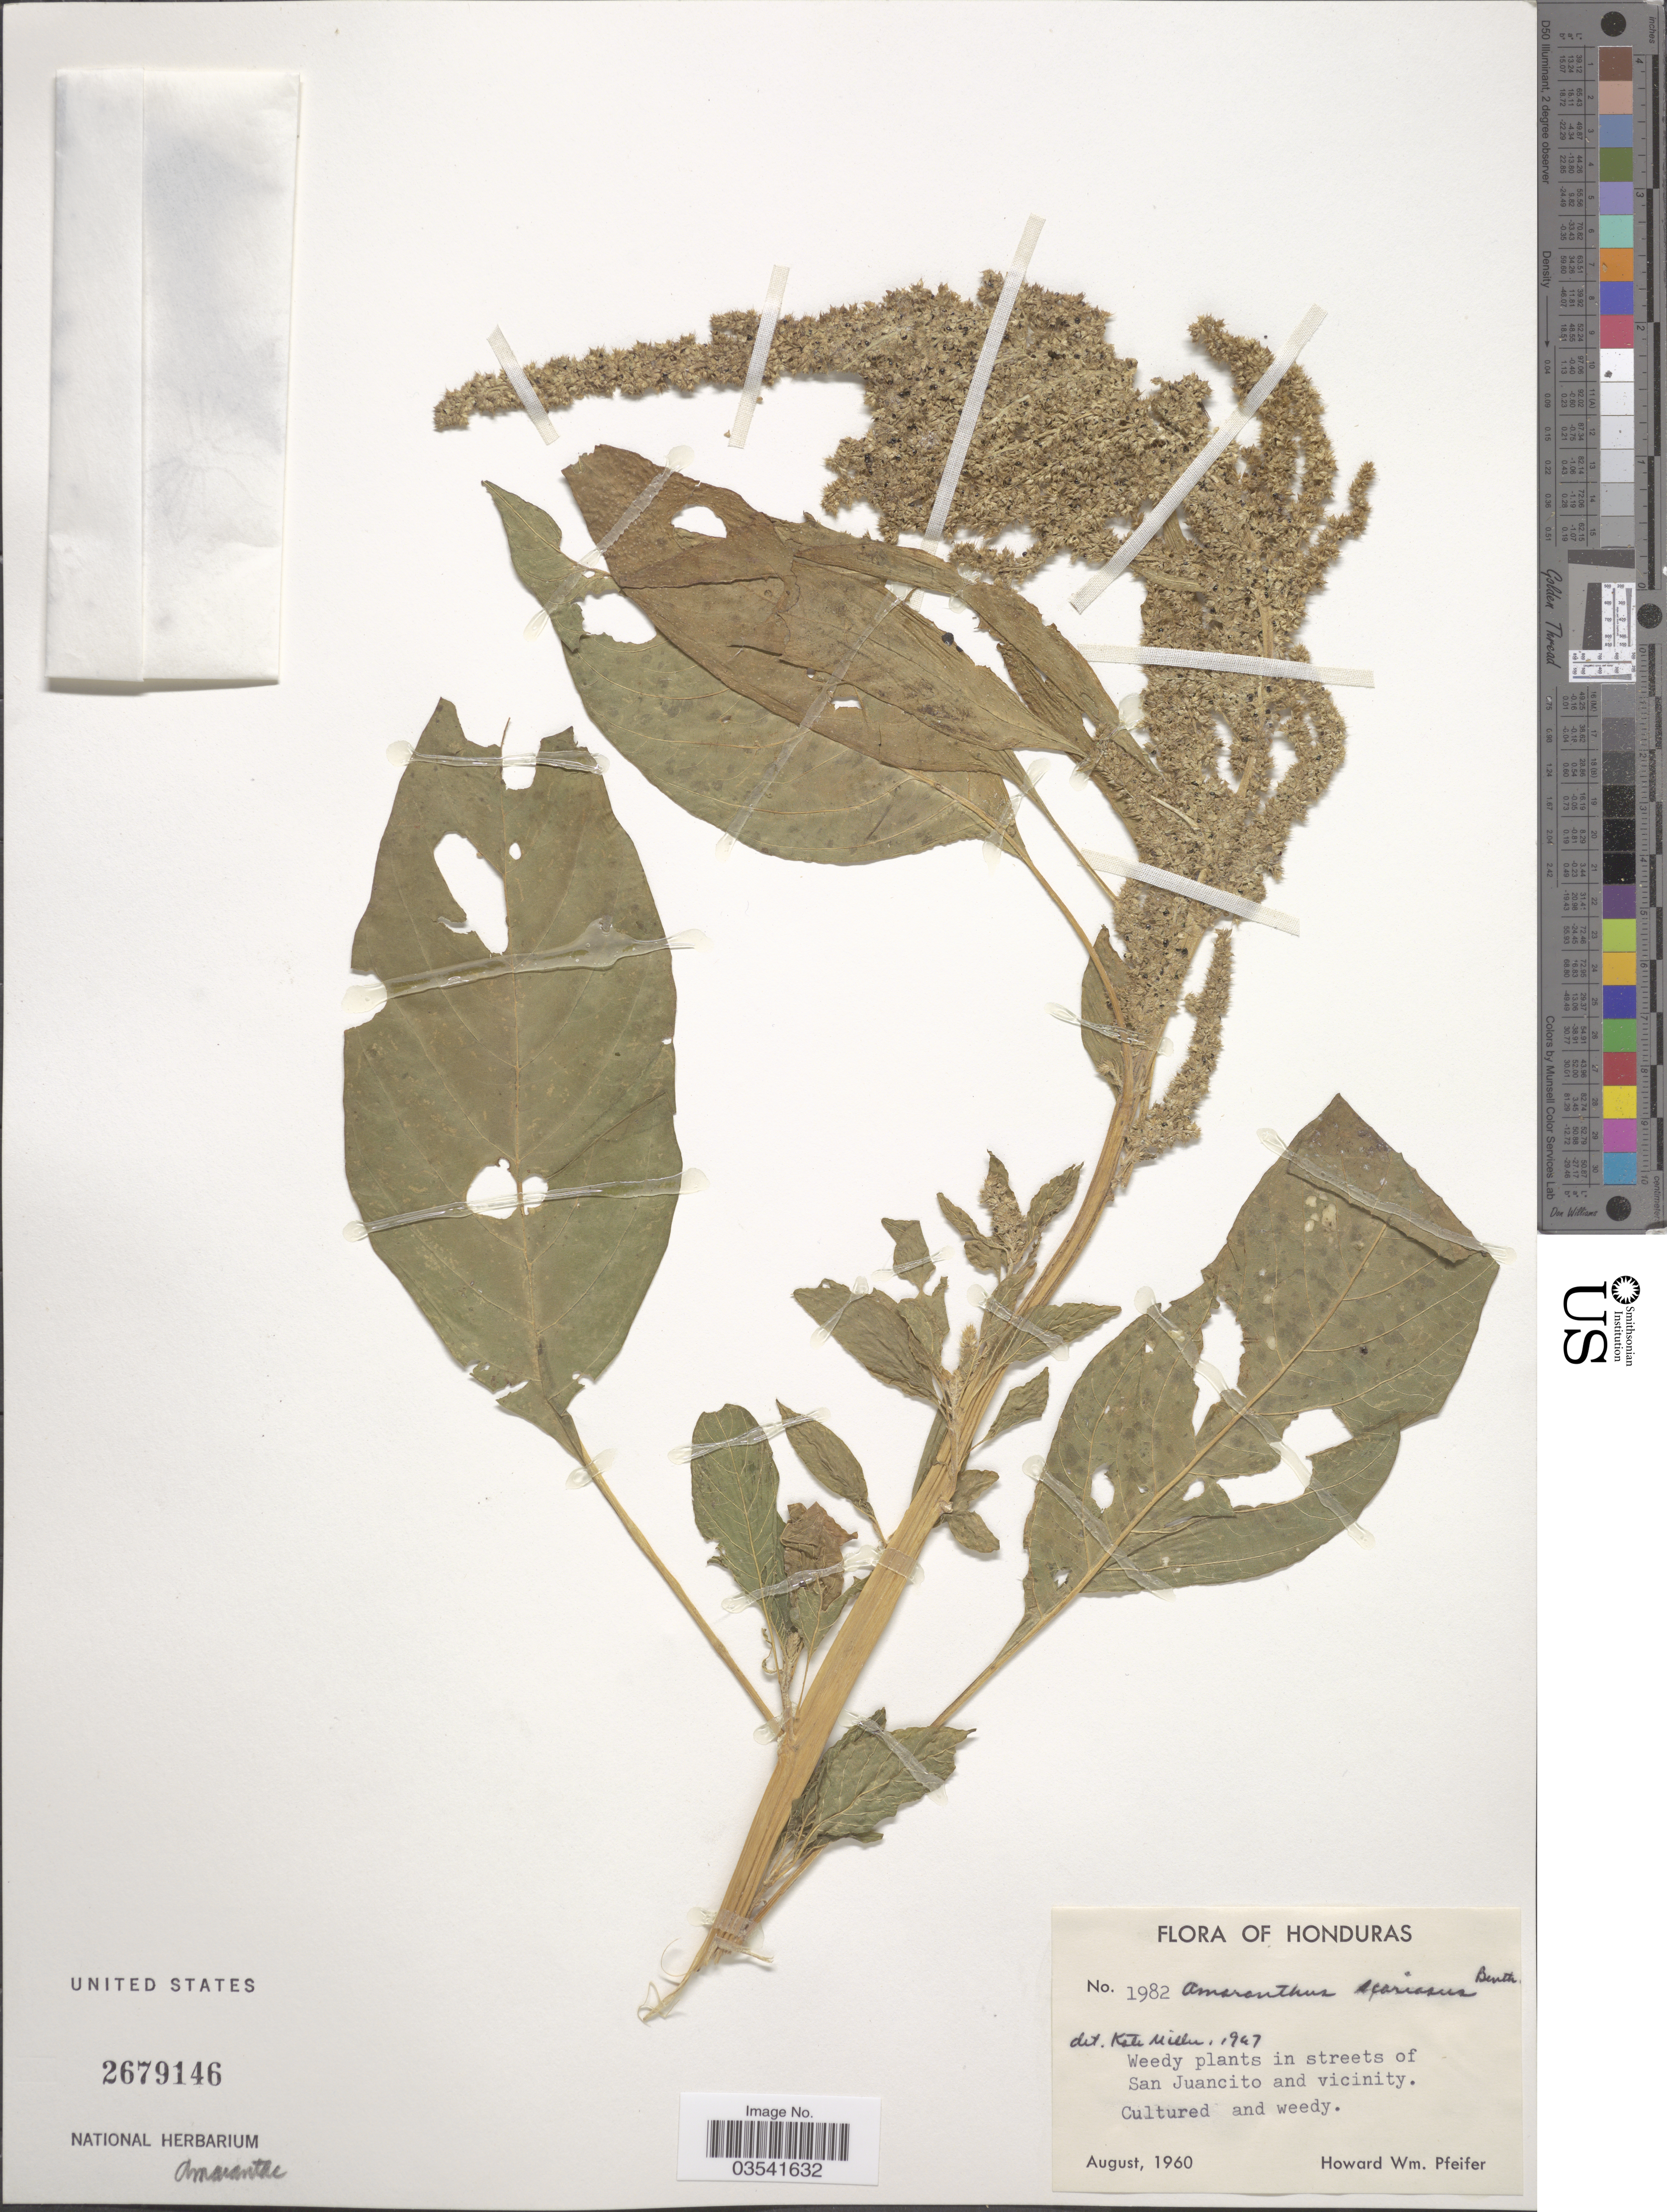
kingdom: Plantae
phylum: Tracheophyta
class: Magnoliopsida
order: Caryophyllales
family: Amaranthaceae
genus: Amaranthus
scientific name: Amaranthus scariosus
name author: Benth.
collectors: H. W. Pfeifer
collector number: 1982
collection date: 1960-08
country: Honduras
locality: In streets of San Juancito and vicinity.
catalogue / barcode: US 2679146